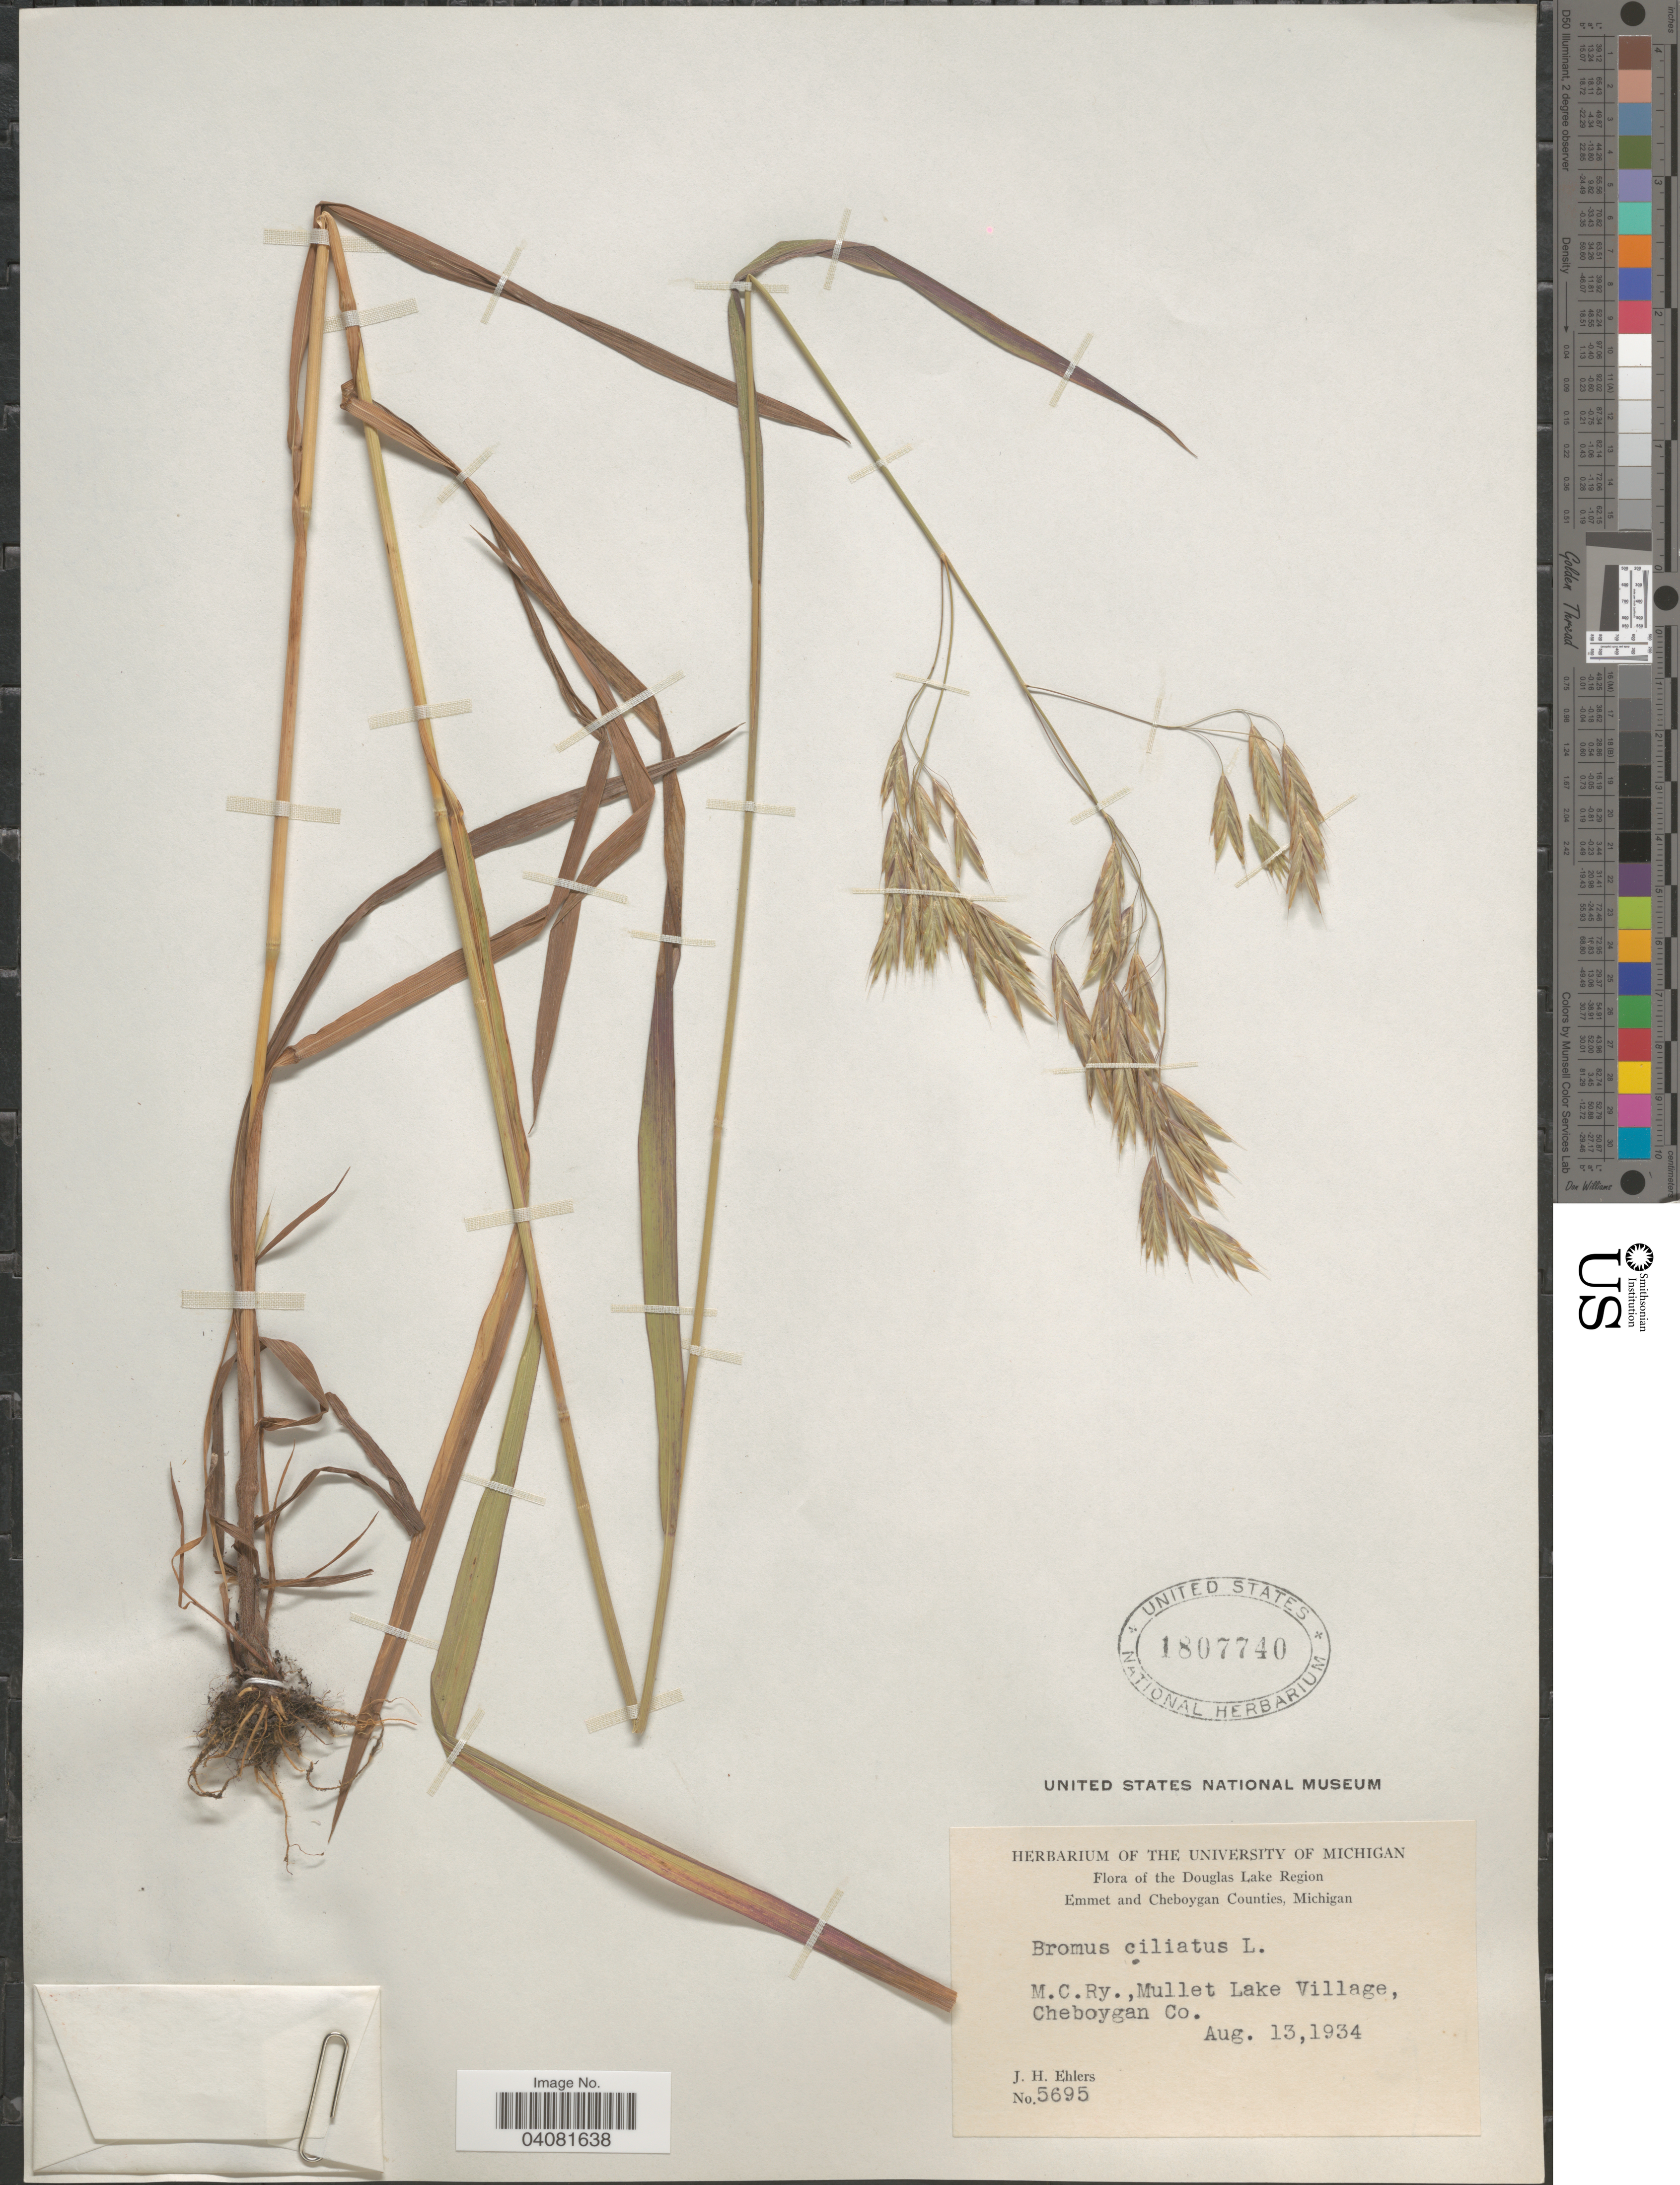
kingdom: Plantae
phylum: Tracheophyta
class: Liliopsida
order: Poales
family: Poaceae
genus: Bromus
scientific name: Bromus ciliatus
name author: L.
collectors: J. H. Ehlers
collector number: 5695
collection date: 1934-08-13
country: United States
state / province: Michigan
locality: The Douglas Lake Region. Emmet and Cheboygan Counties. M.C.Ry.,Mullet Lake Village, Cheboygan Co.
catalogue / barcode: US 1807740